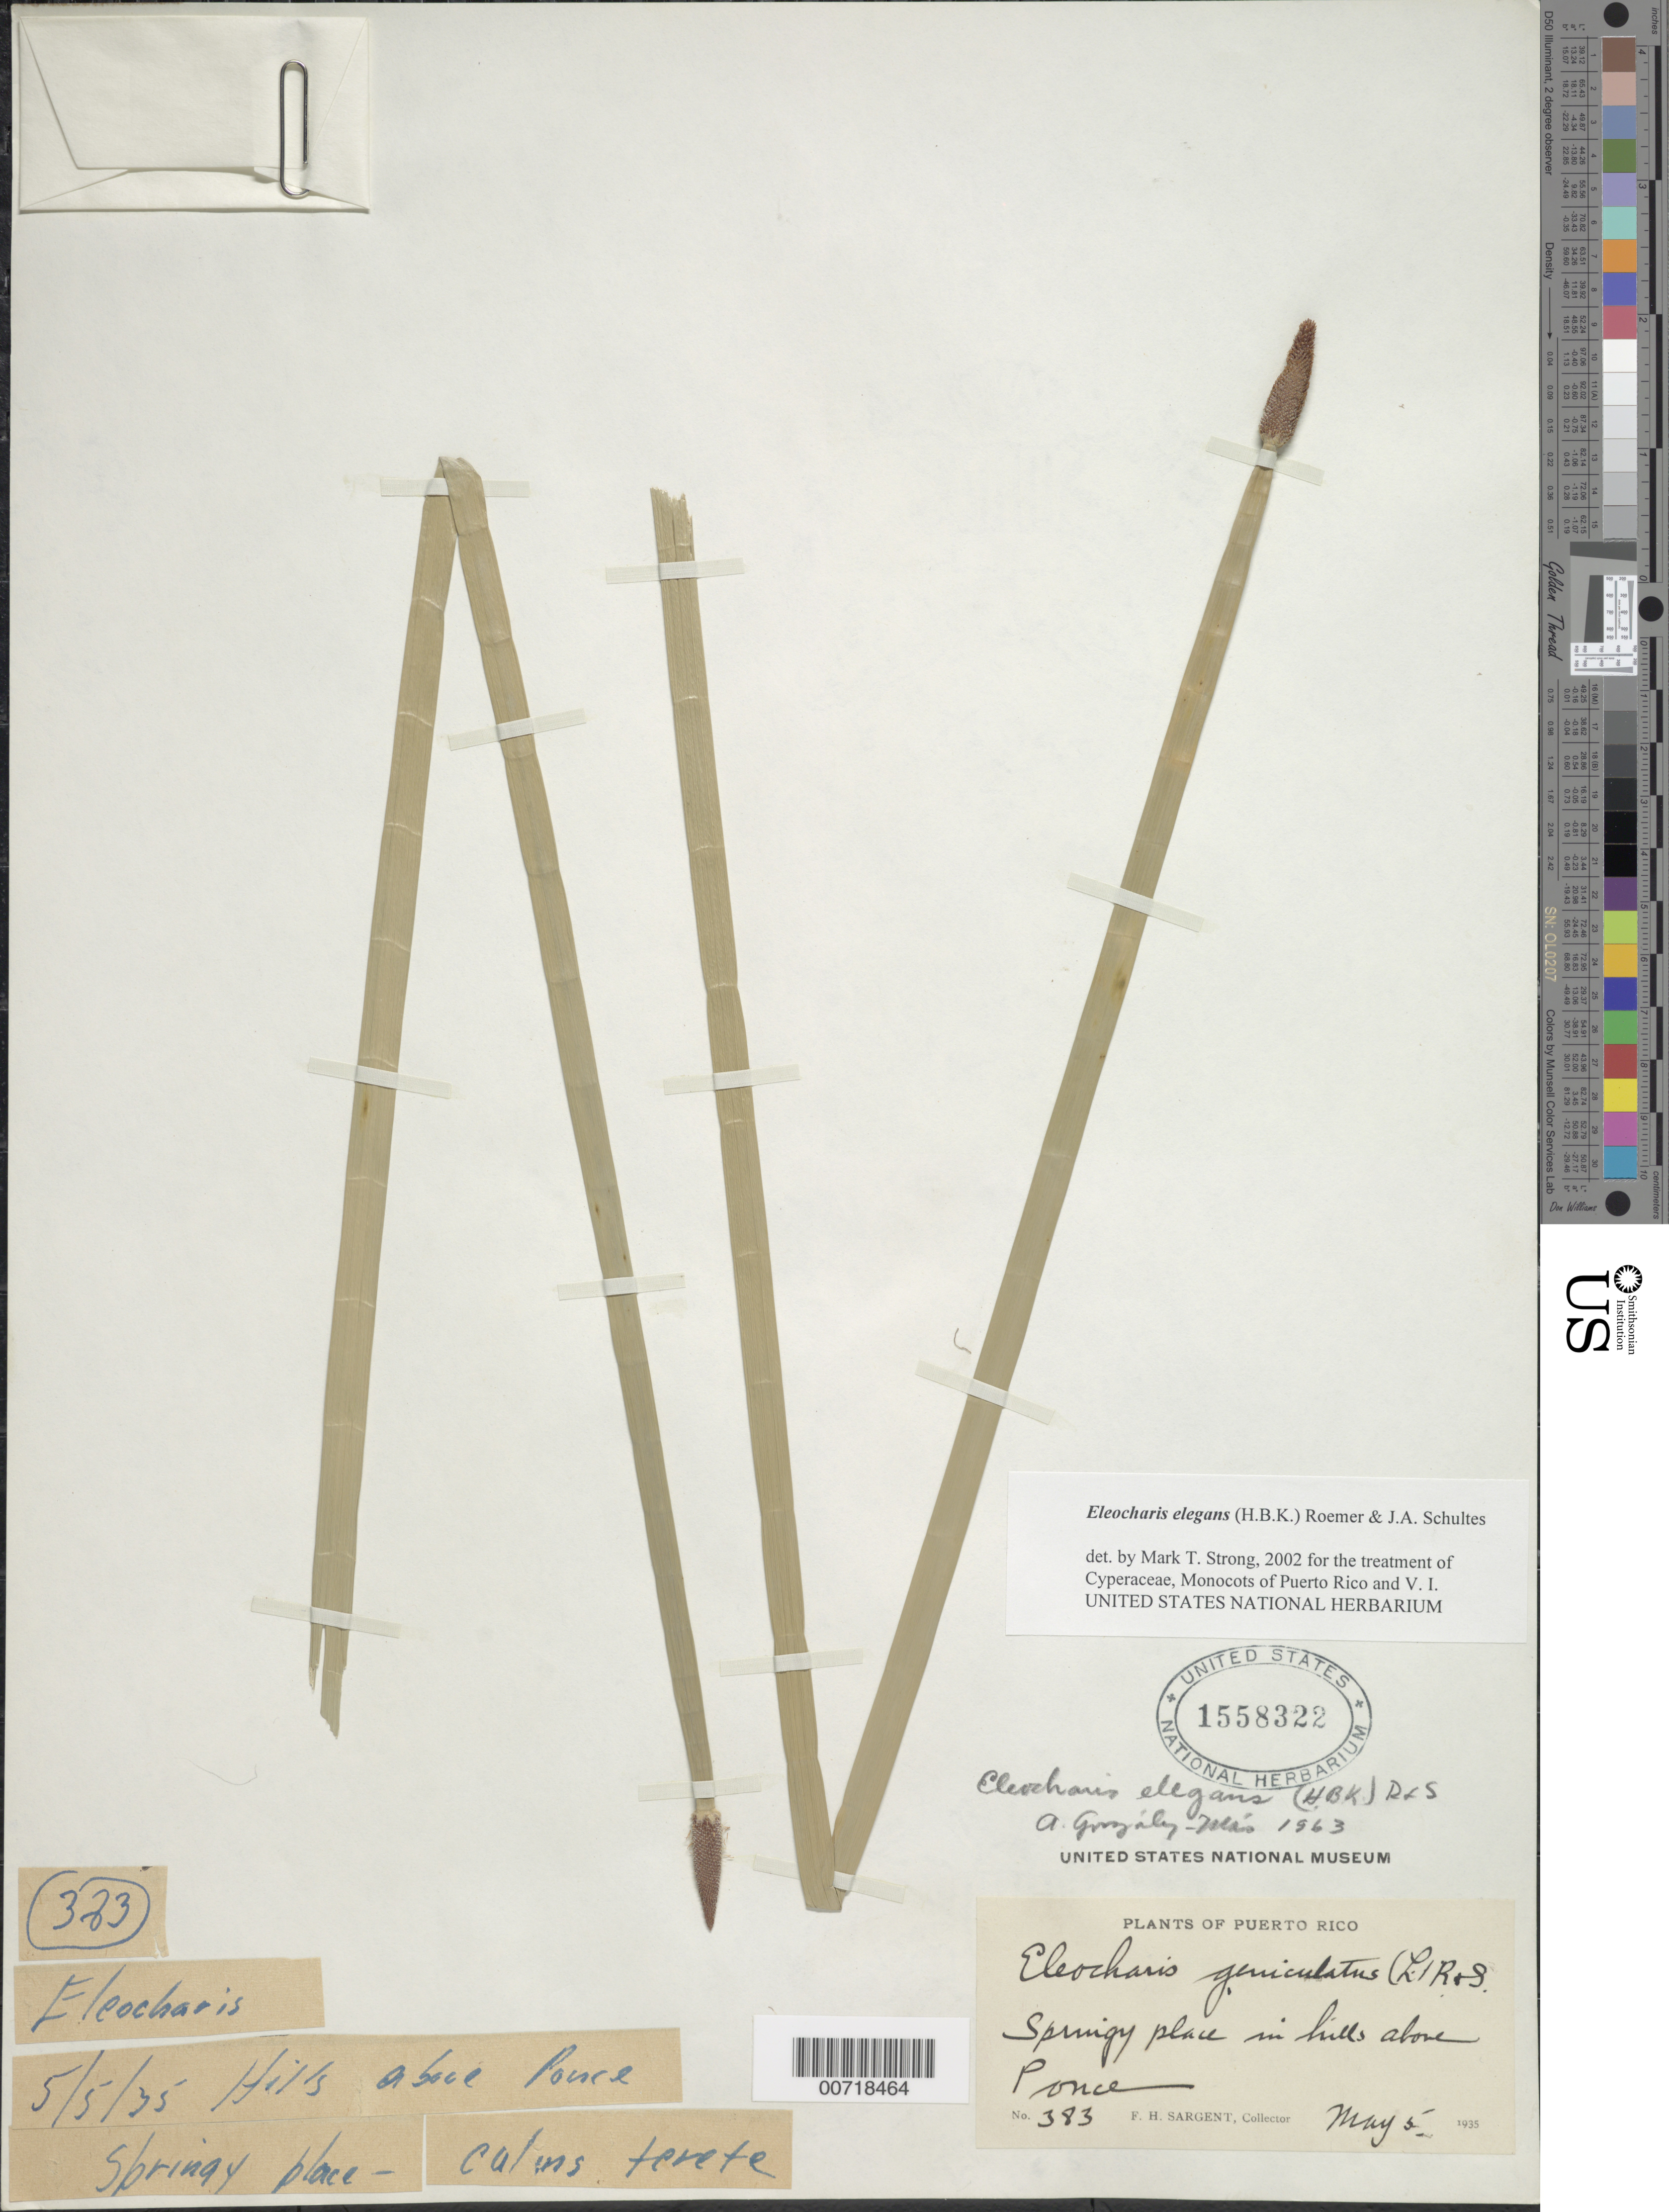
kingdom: Plantae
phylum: Tracheophyta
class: Liliopsida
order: Poales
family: Cyperaceae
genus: Eleocharis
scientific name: Eleocharis elegans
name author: (Kunth) Roem. & Schult.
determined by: Strong, M. T., (US), Smithsonian Institution - National Museum of Natural History (UNITED STATES)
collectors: F. H. Sargent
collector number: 383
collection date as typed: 05 May 1935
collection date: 1935-05-05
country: Puerto Rico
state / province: Ponce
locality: Hills above Ponce.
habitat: Swampy places.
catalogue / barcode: US 1558322